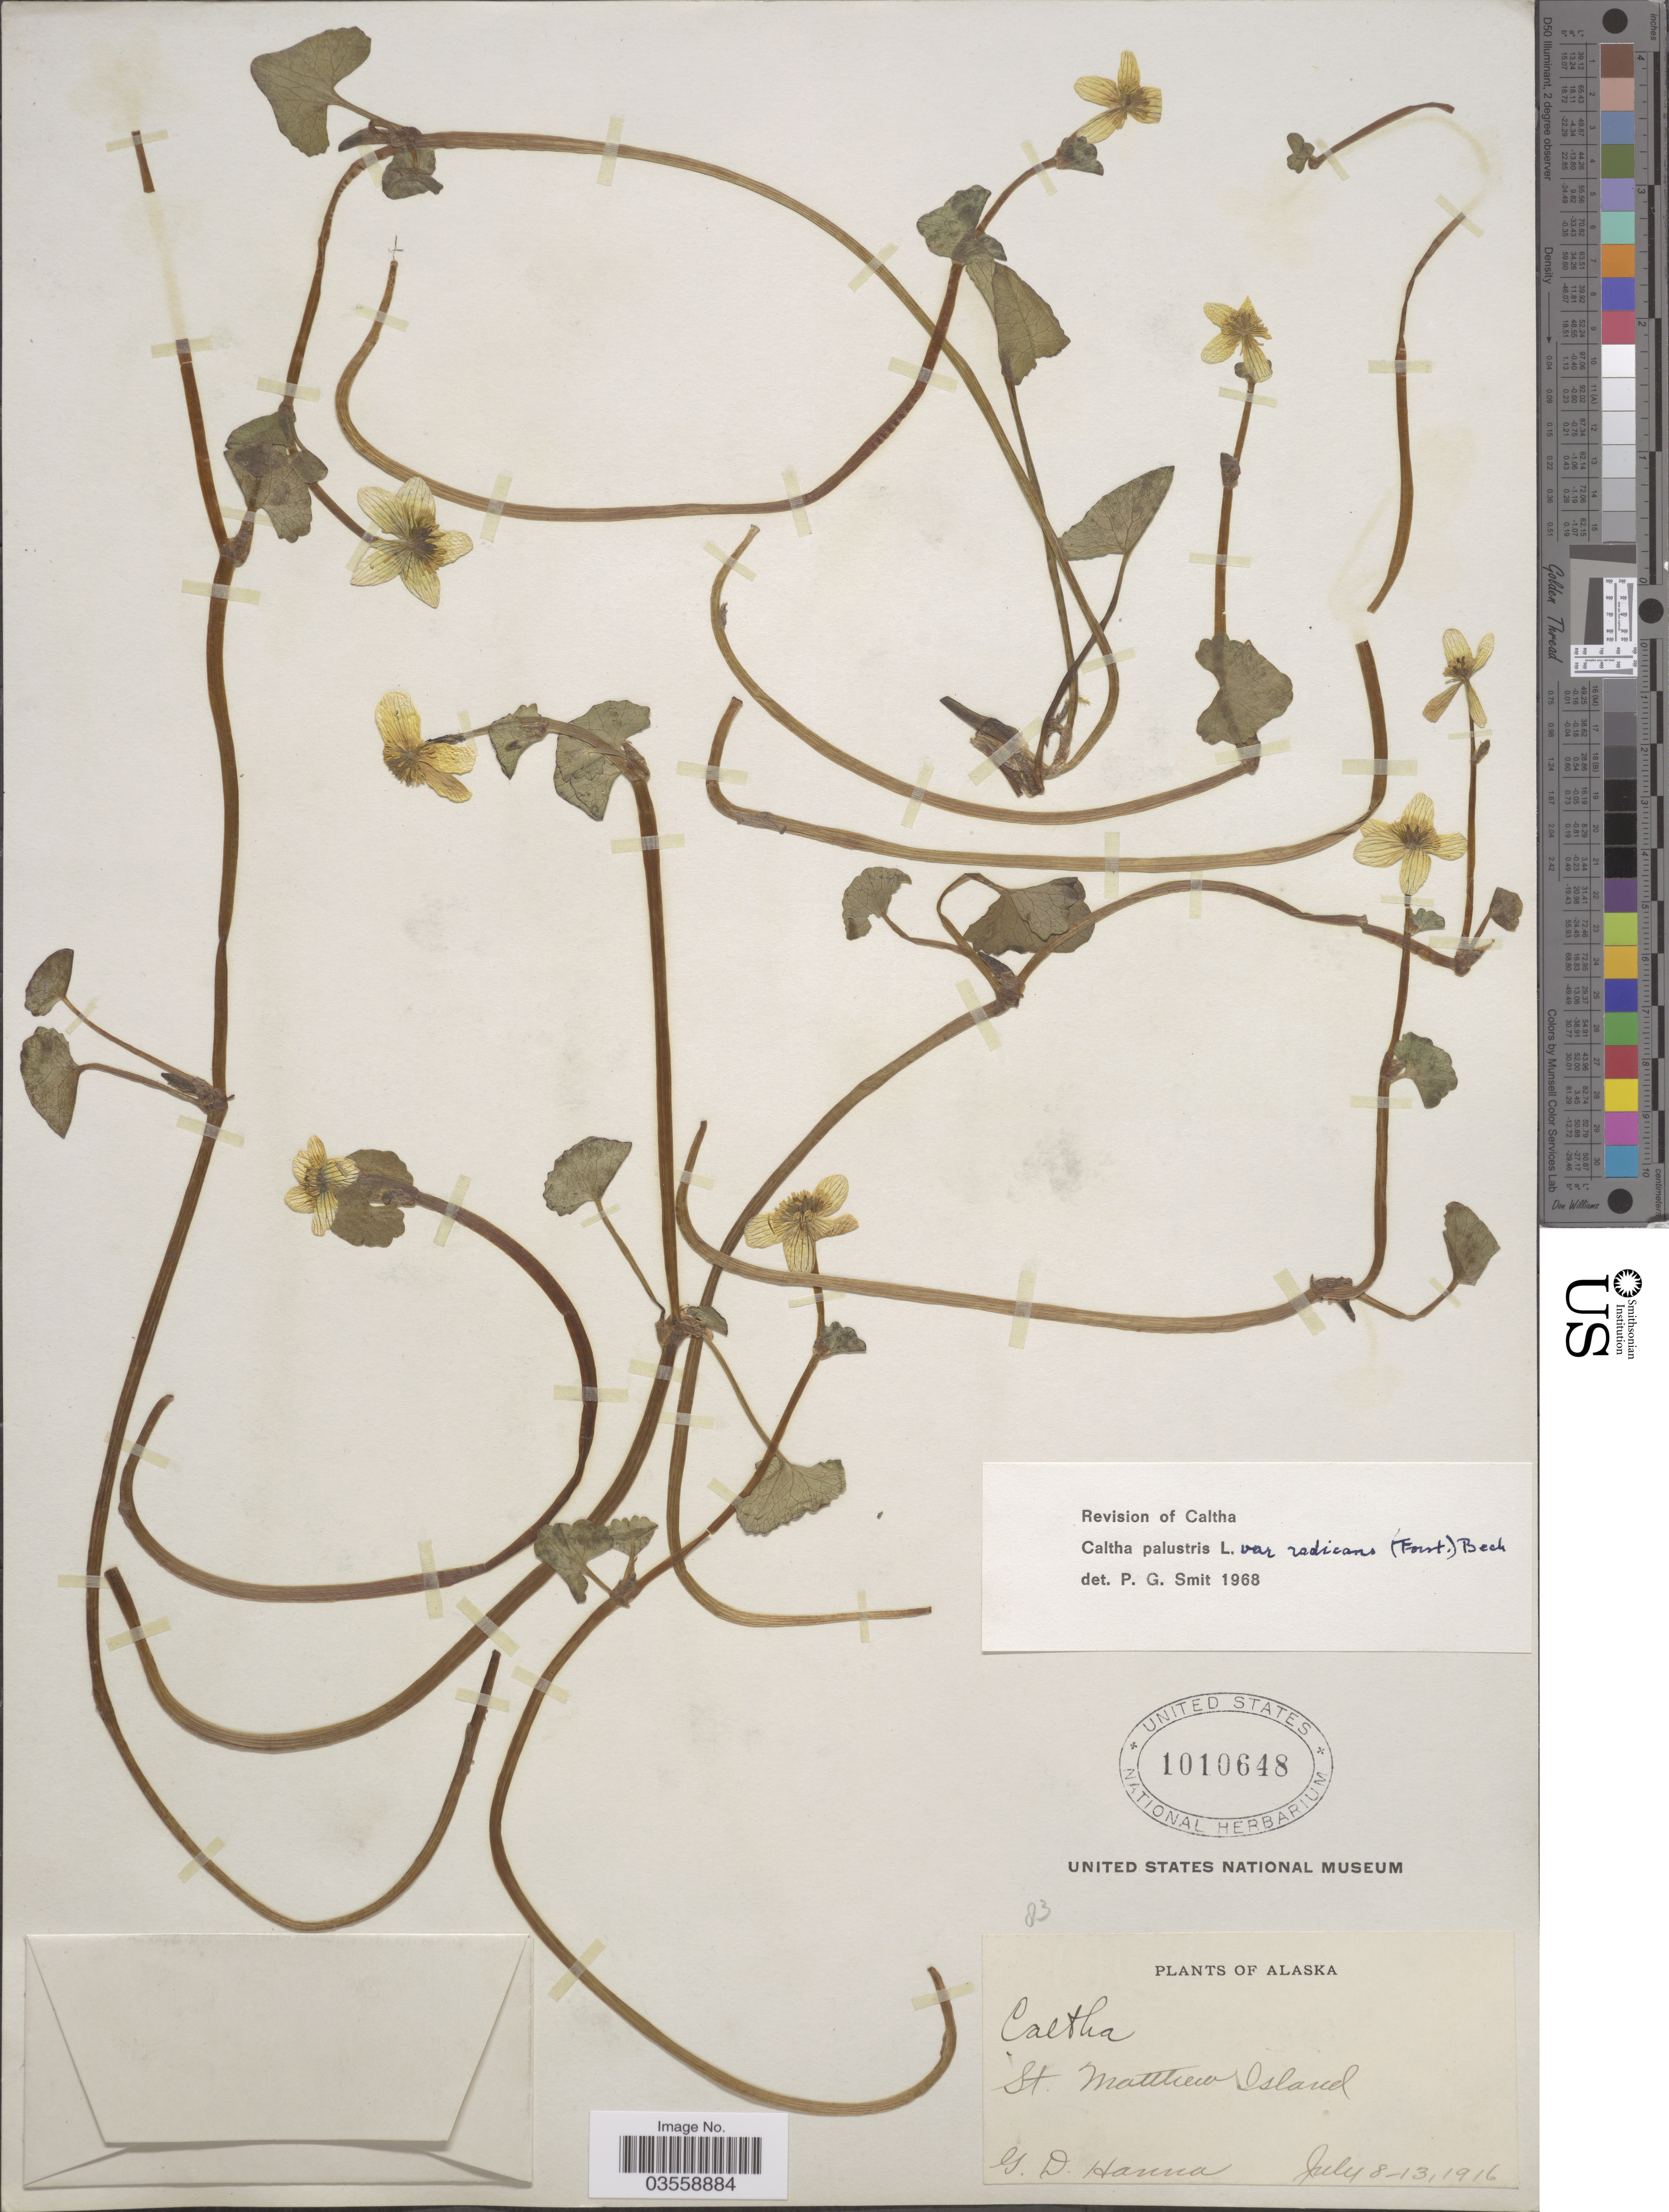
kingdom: Plantae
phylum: Tracheophyta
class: Magnoliopsida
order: Ranunculales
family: Ranunculaceae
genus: Caltha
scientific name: Caltha palustris var. radicans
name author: (T.F. Forst) Beck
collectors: G. D. Hanna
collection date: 1916-07-08/1916-07-13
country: United States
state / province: Alaska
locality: St. Matthews Island.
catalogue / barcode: US 1010648